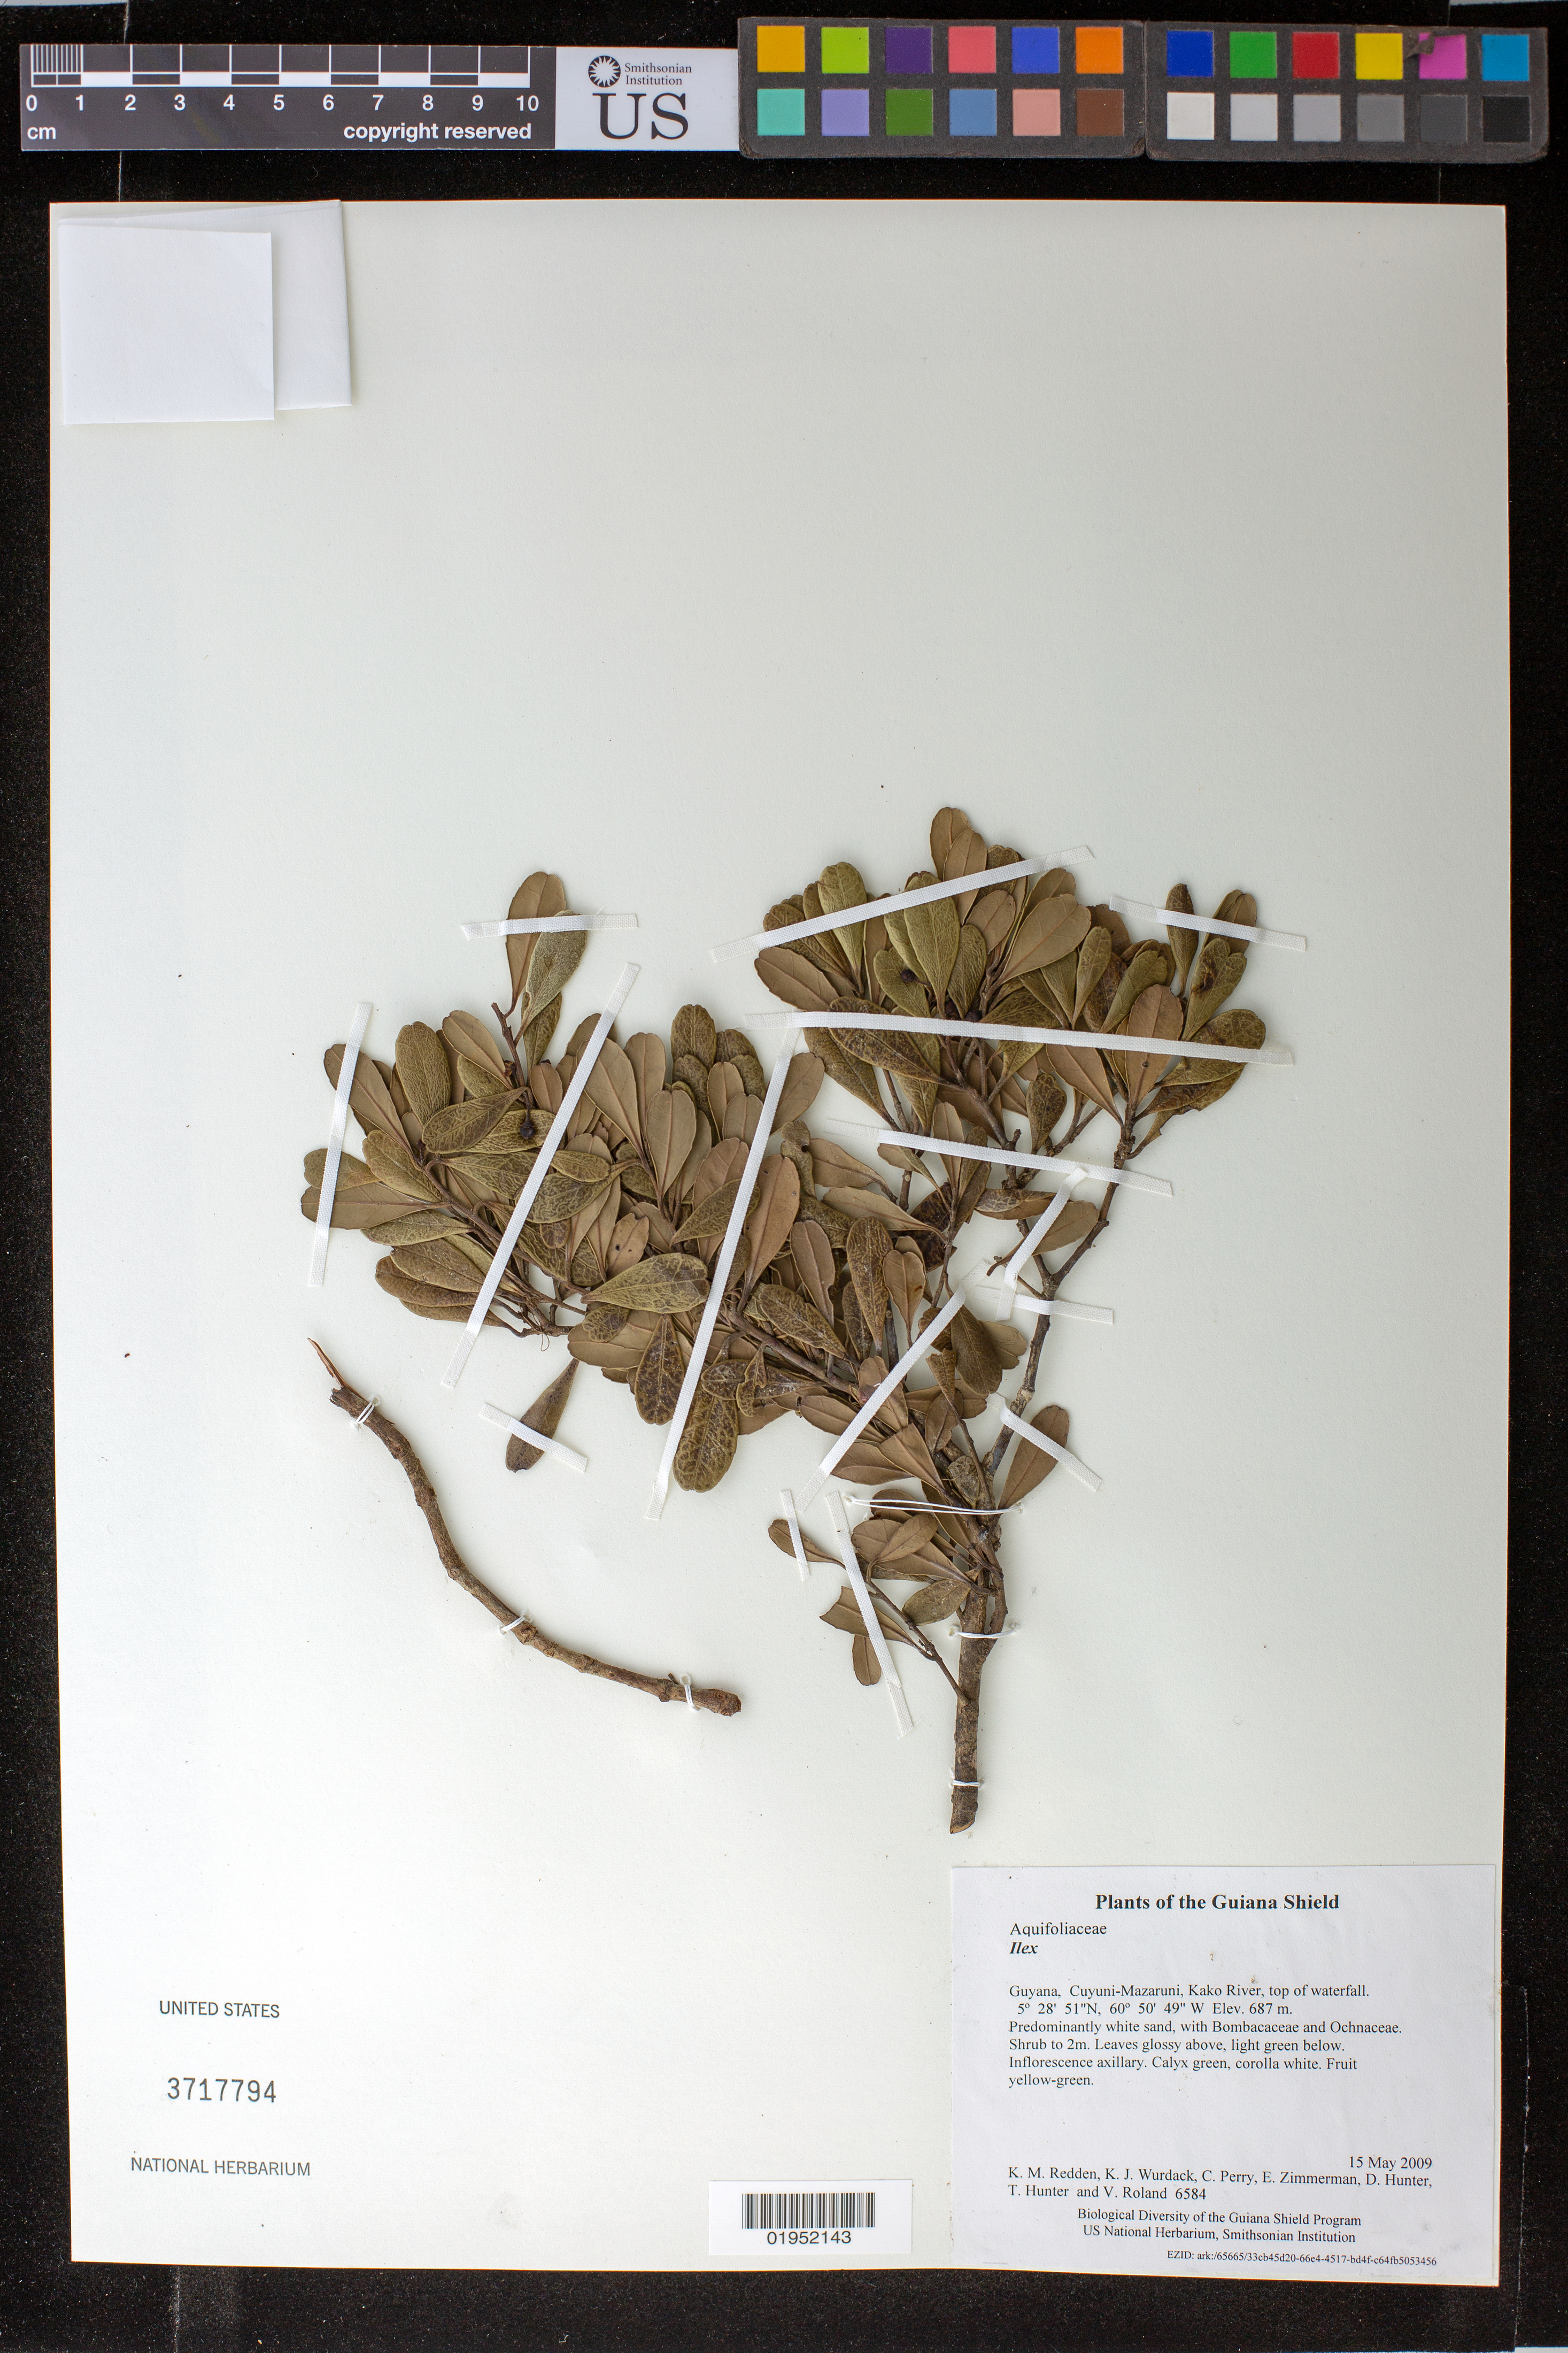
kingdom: Plantae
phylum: Tracheophyta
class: Magnoliopsida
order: Aquifoliales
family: Aquifoliaceae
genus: Ilex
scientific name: Ilex sp.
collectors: K. M. Redden, K. Wurdack, C. Perry, E. Zimmerman, D. Hunter, T. Hunter & V. Roland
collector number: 6584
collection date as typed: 15 May 2009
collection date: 2009-05-15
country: Guyana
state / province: Cuyuni-Mazaruni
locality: Kako River, top of waterfall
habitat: Predominantly white sand, with Bombacaceae and Ochnaceae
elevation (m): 687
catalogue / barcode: US 3717794